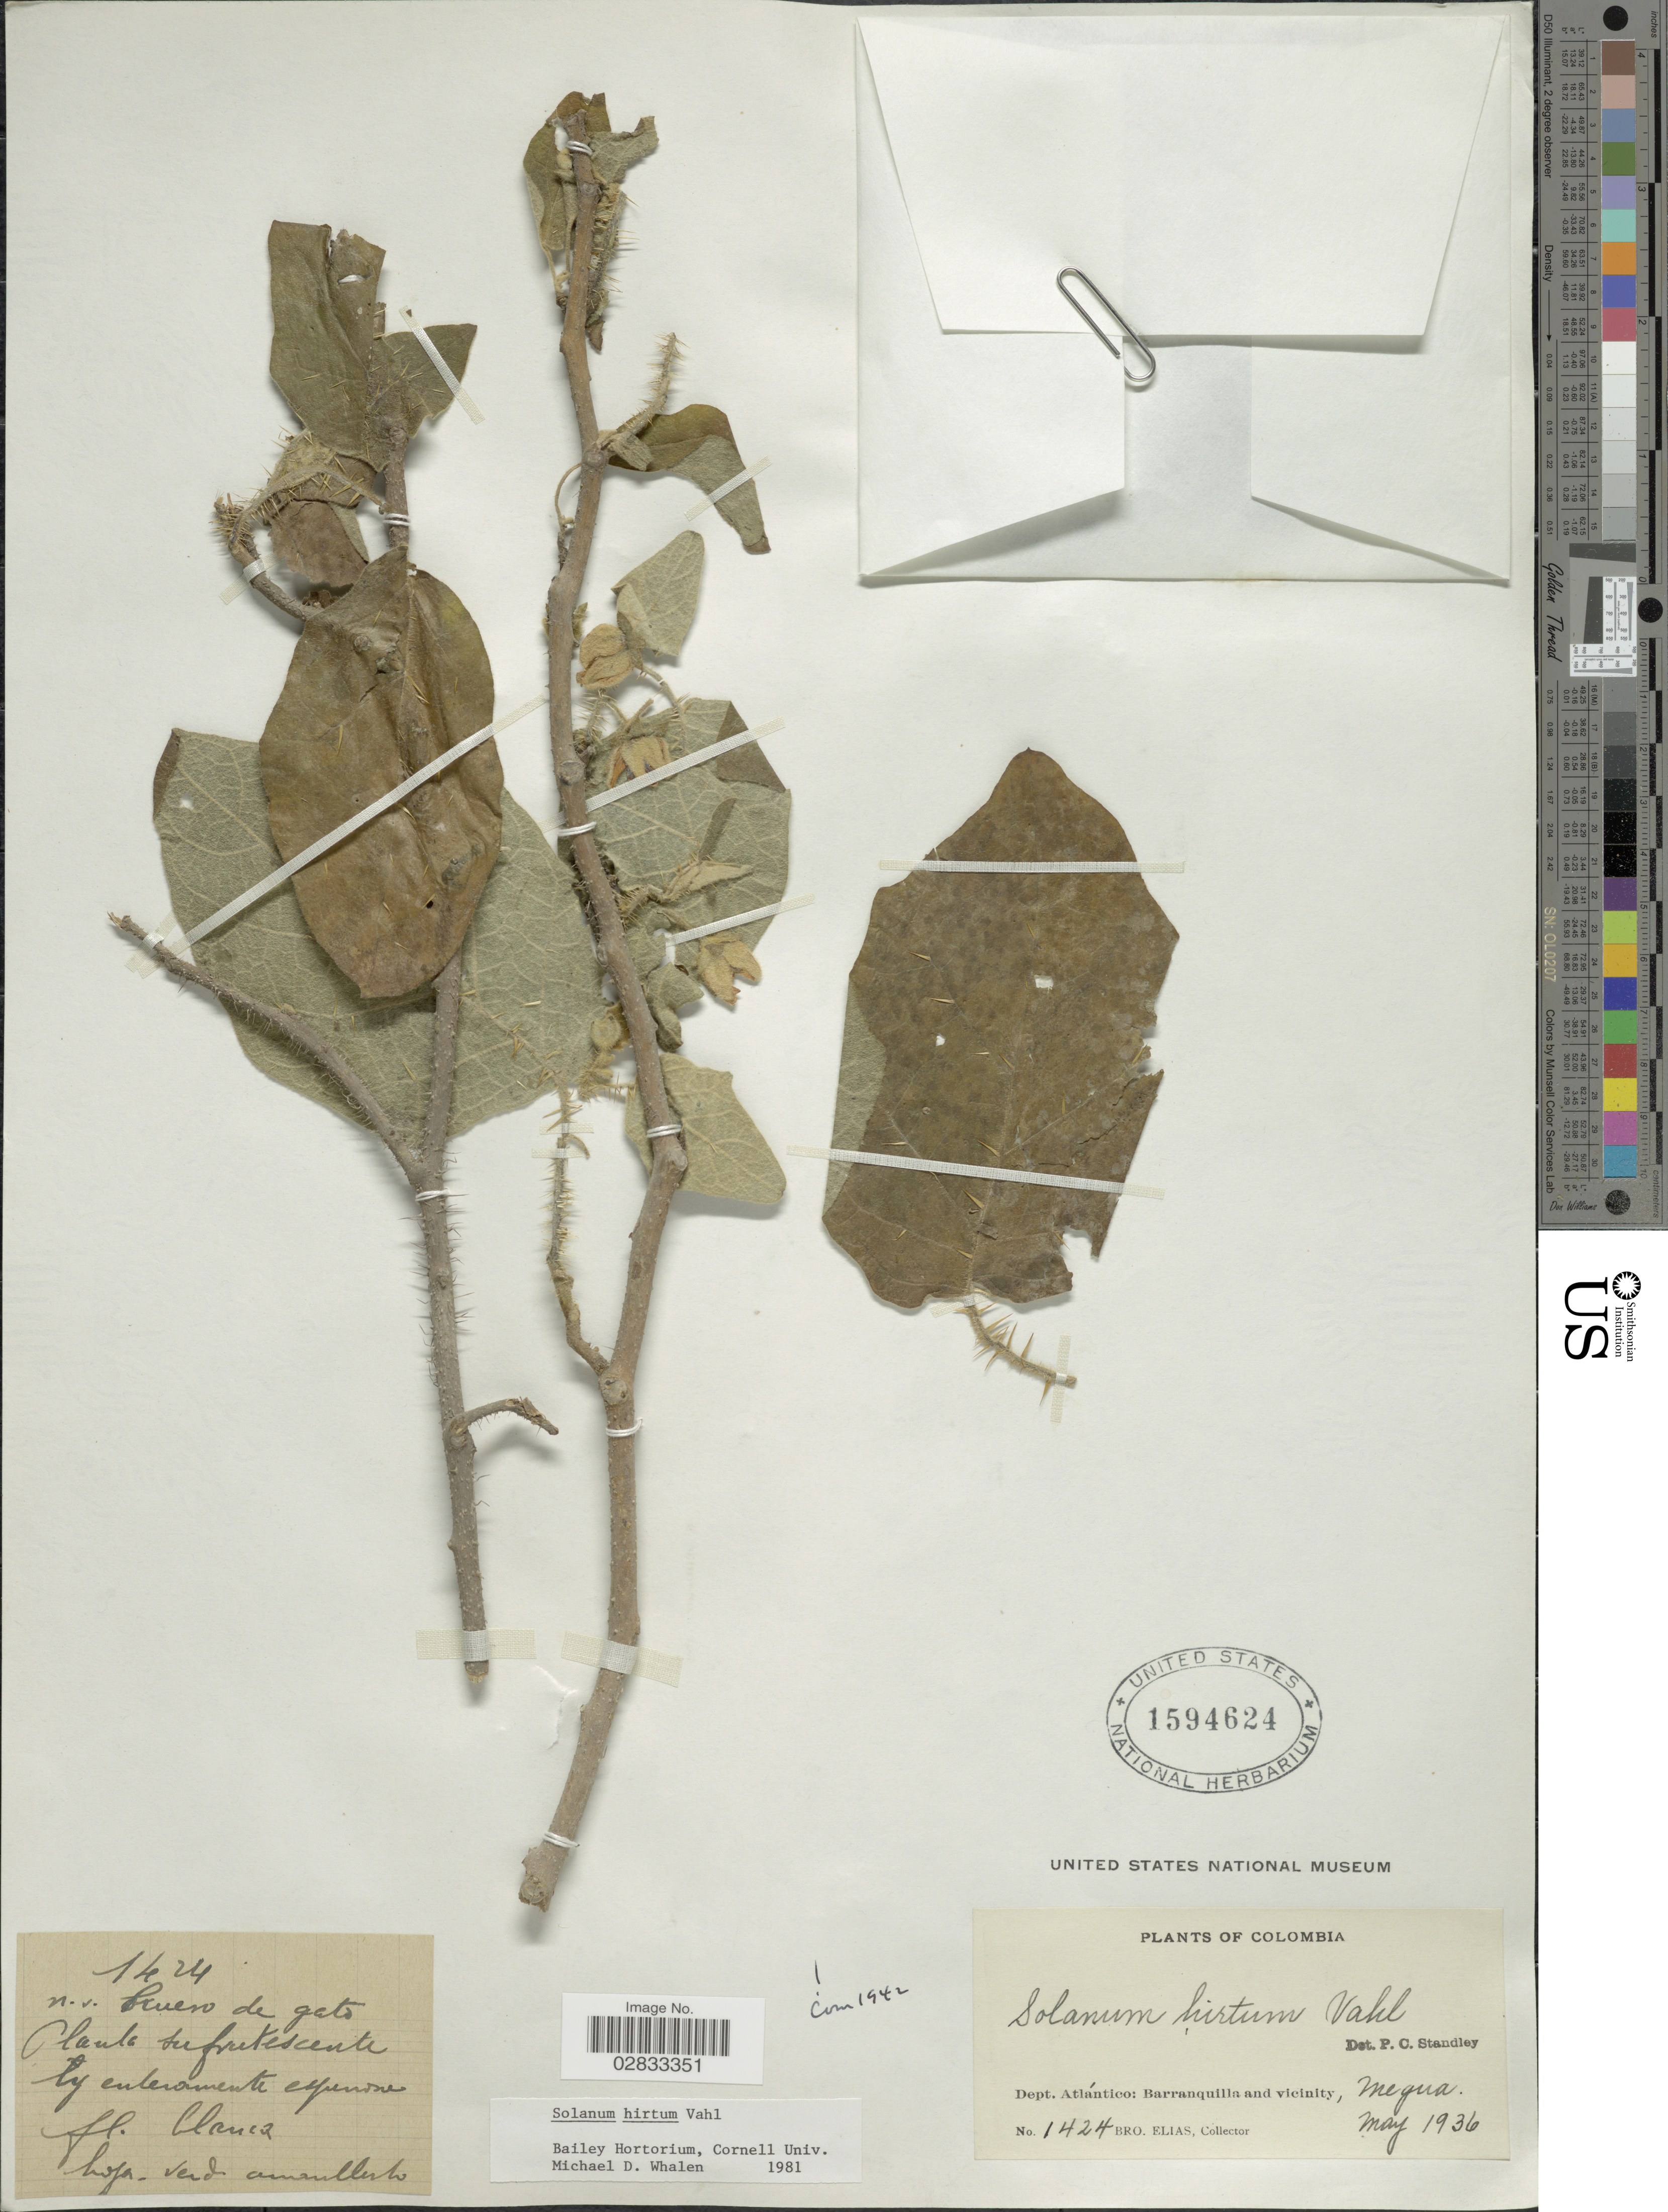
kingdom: Plantae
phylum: Tracheophyta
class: Magnoliopsida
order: Solanales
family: Solanaceae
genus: Solanum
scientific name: Solanum hirtum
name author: Vahl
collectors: Bro. Elias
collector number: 1424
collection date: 1936-05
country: Colombia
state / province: Atlántico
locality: Dept. Atlántico: Barranquilla and vicinity, Megua.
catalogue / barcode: US 1594624